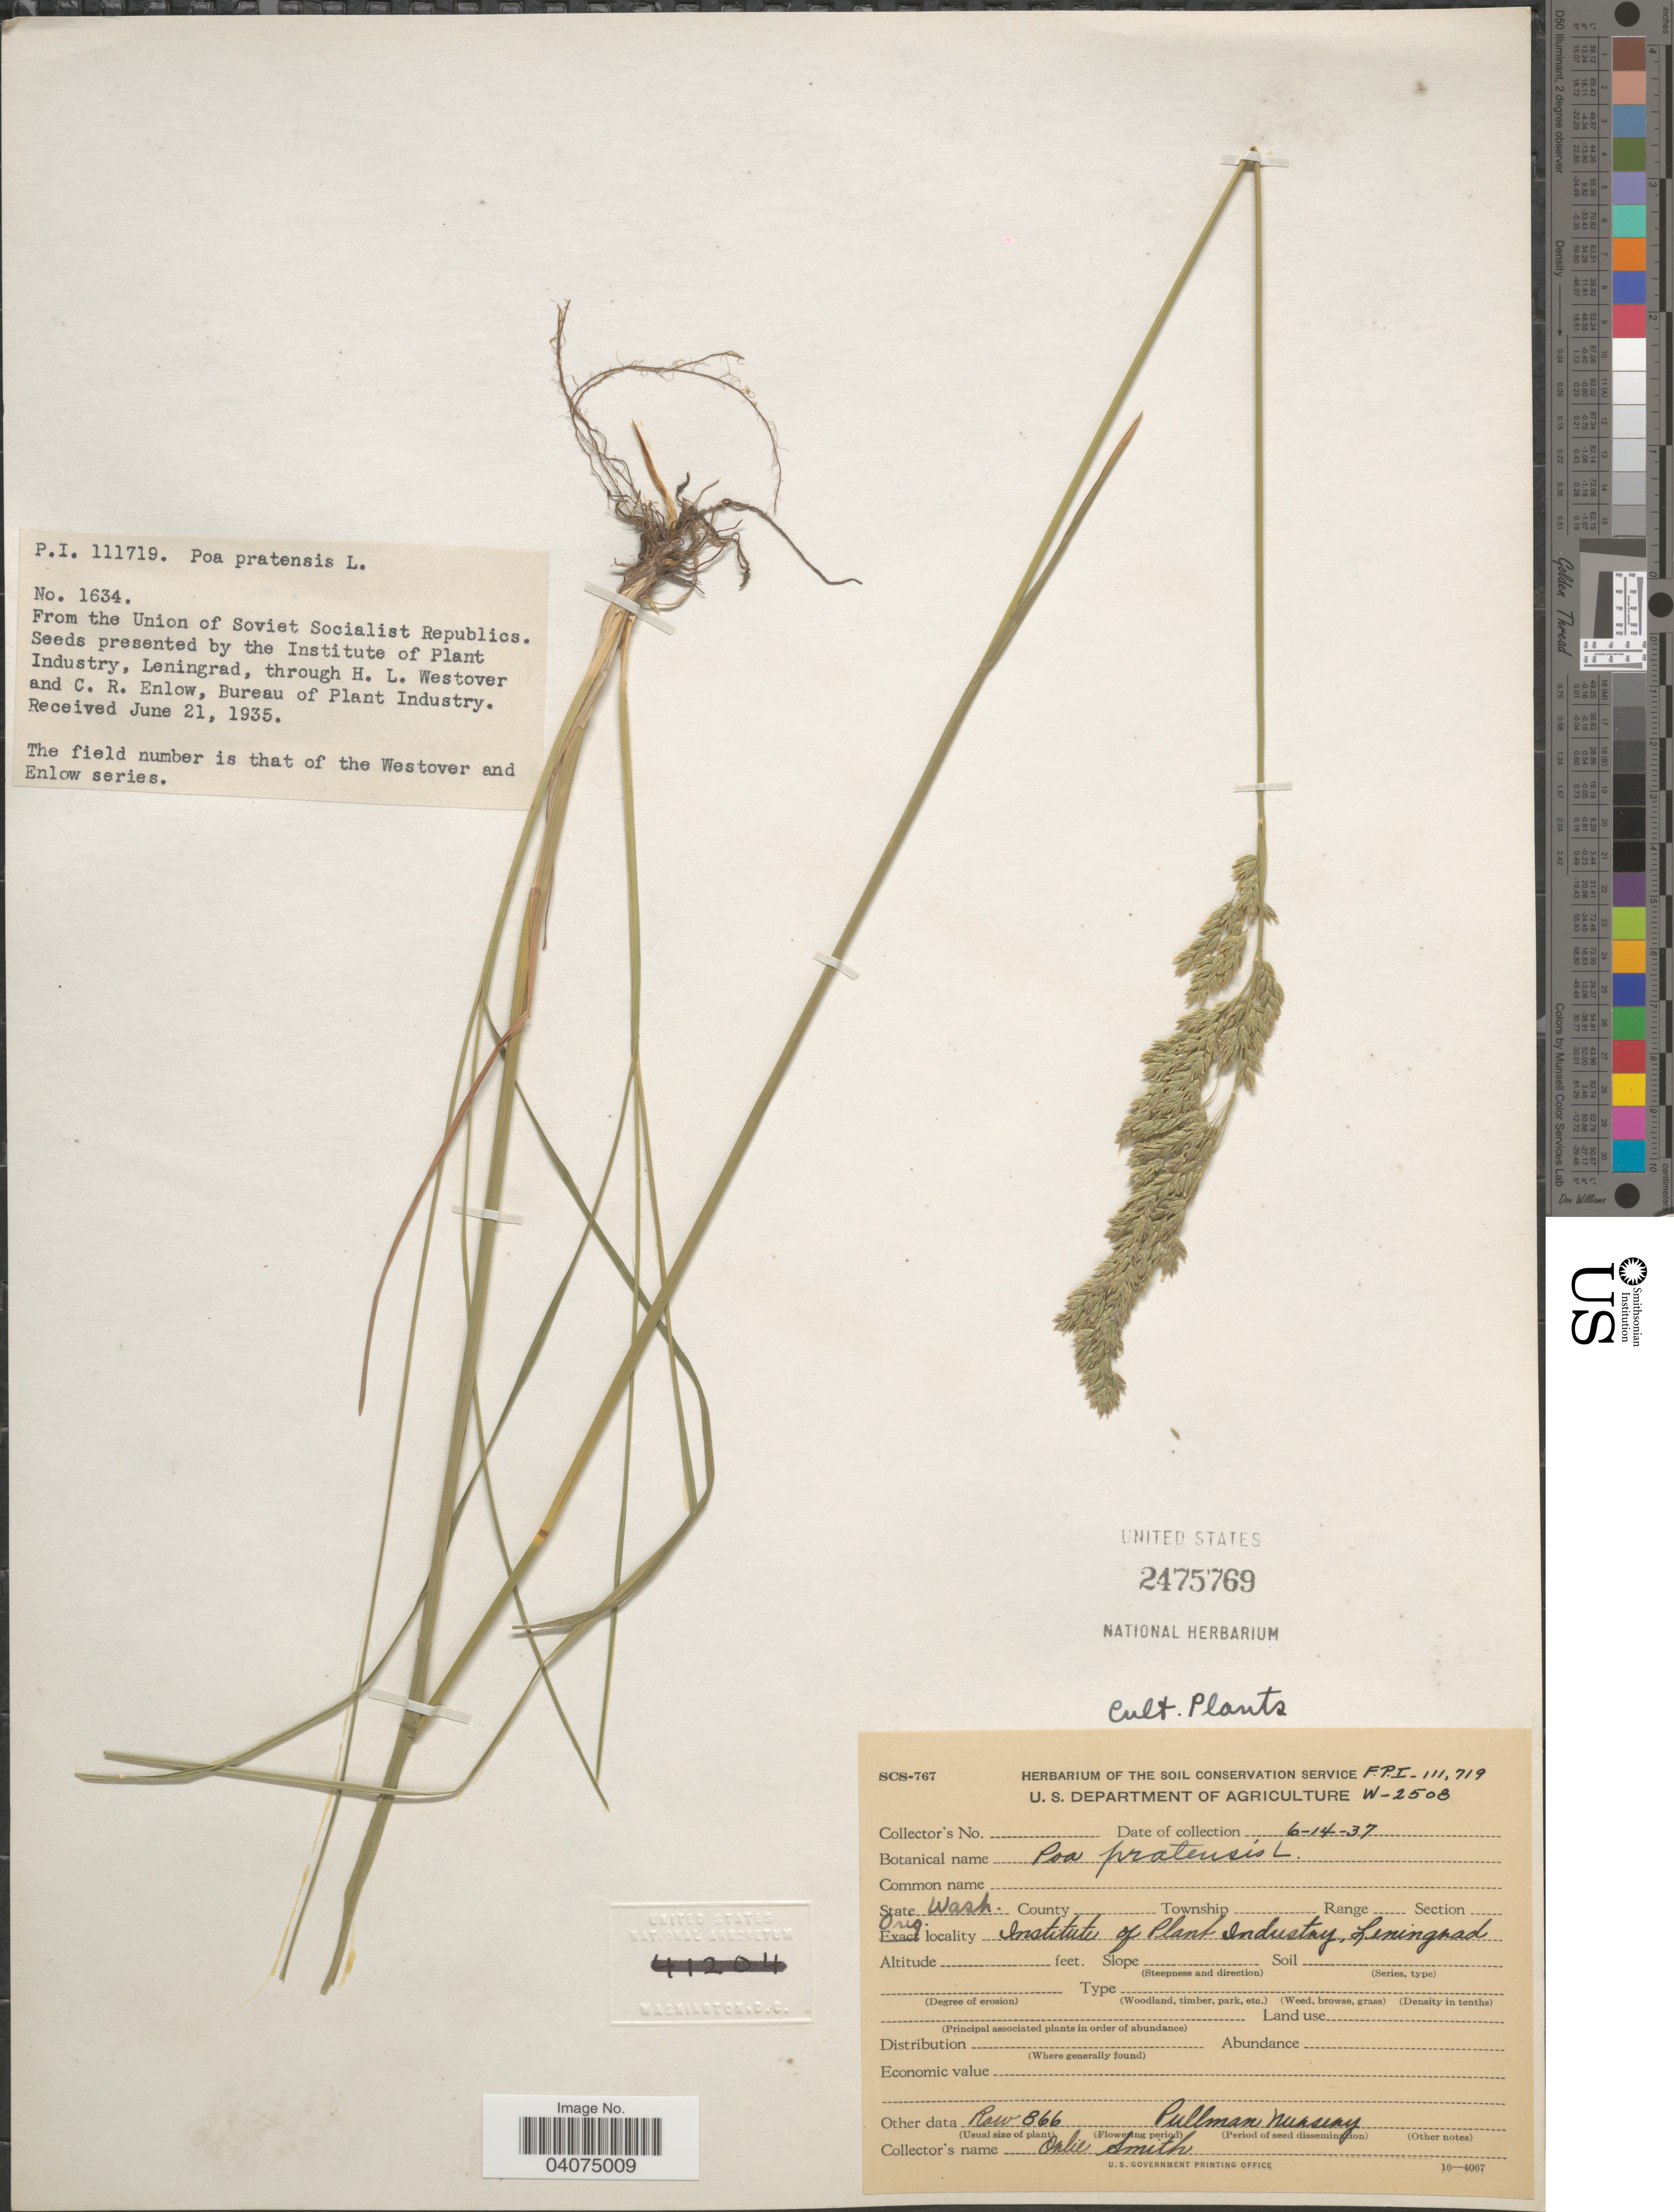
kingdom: Plantae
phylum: Tracheophyta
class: Liliopsida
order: Poales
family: Poaceae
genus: Poa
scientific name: Poa pratensis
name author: L.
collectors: O. Smith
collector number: FPI-111719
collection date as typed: Transcribed d/m/y: 14/6/37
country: United States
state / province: Washington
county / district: Whitman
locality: Row 866 Pullman Nursery.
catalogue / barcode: US 2475769